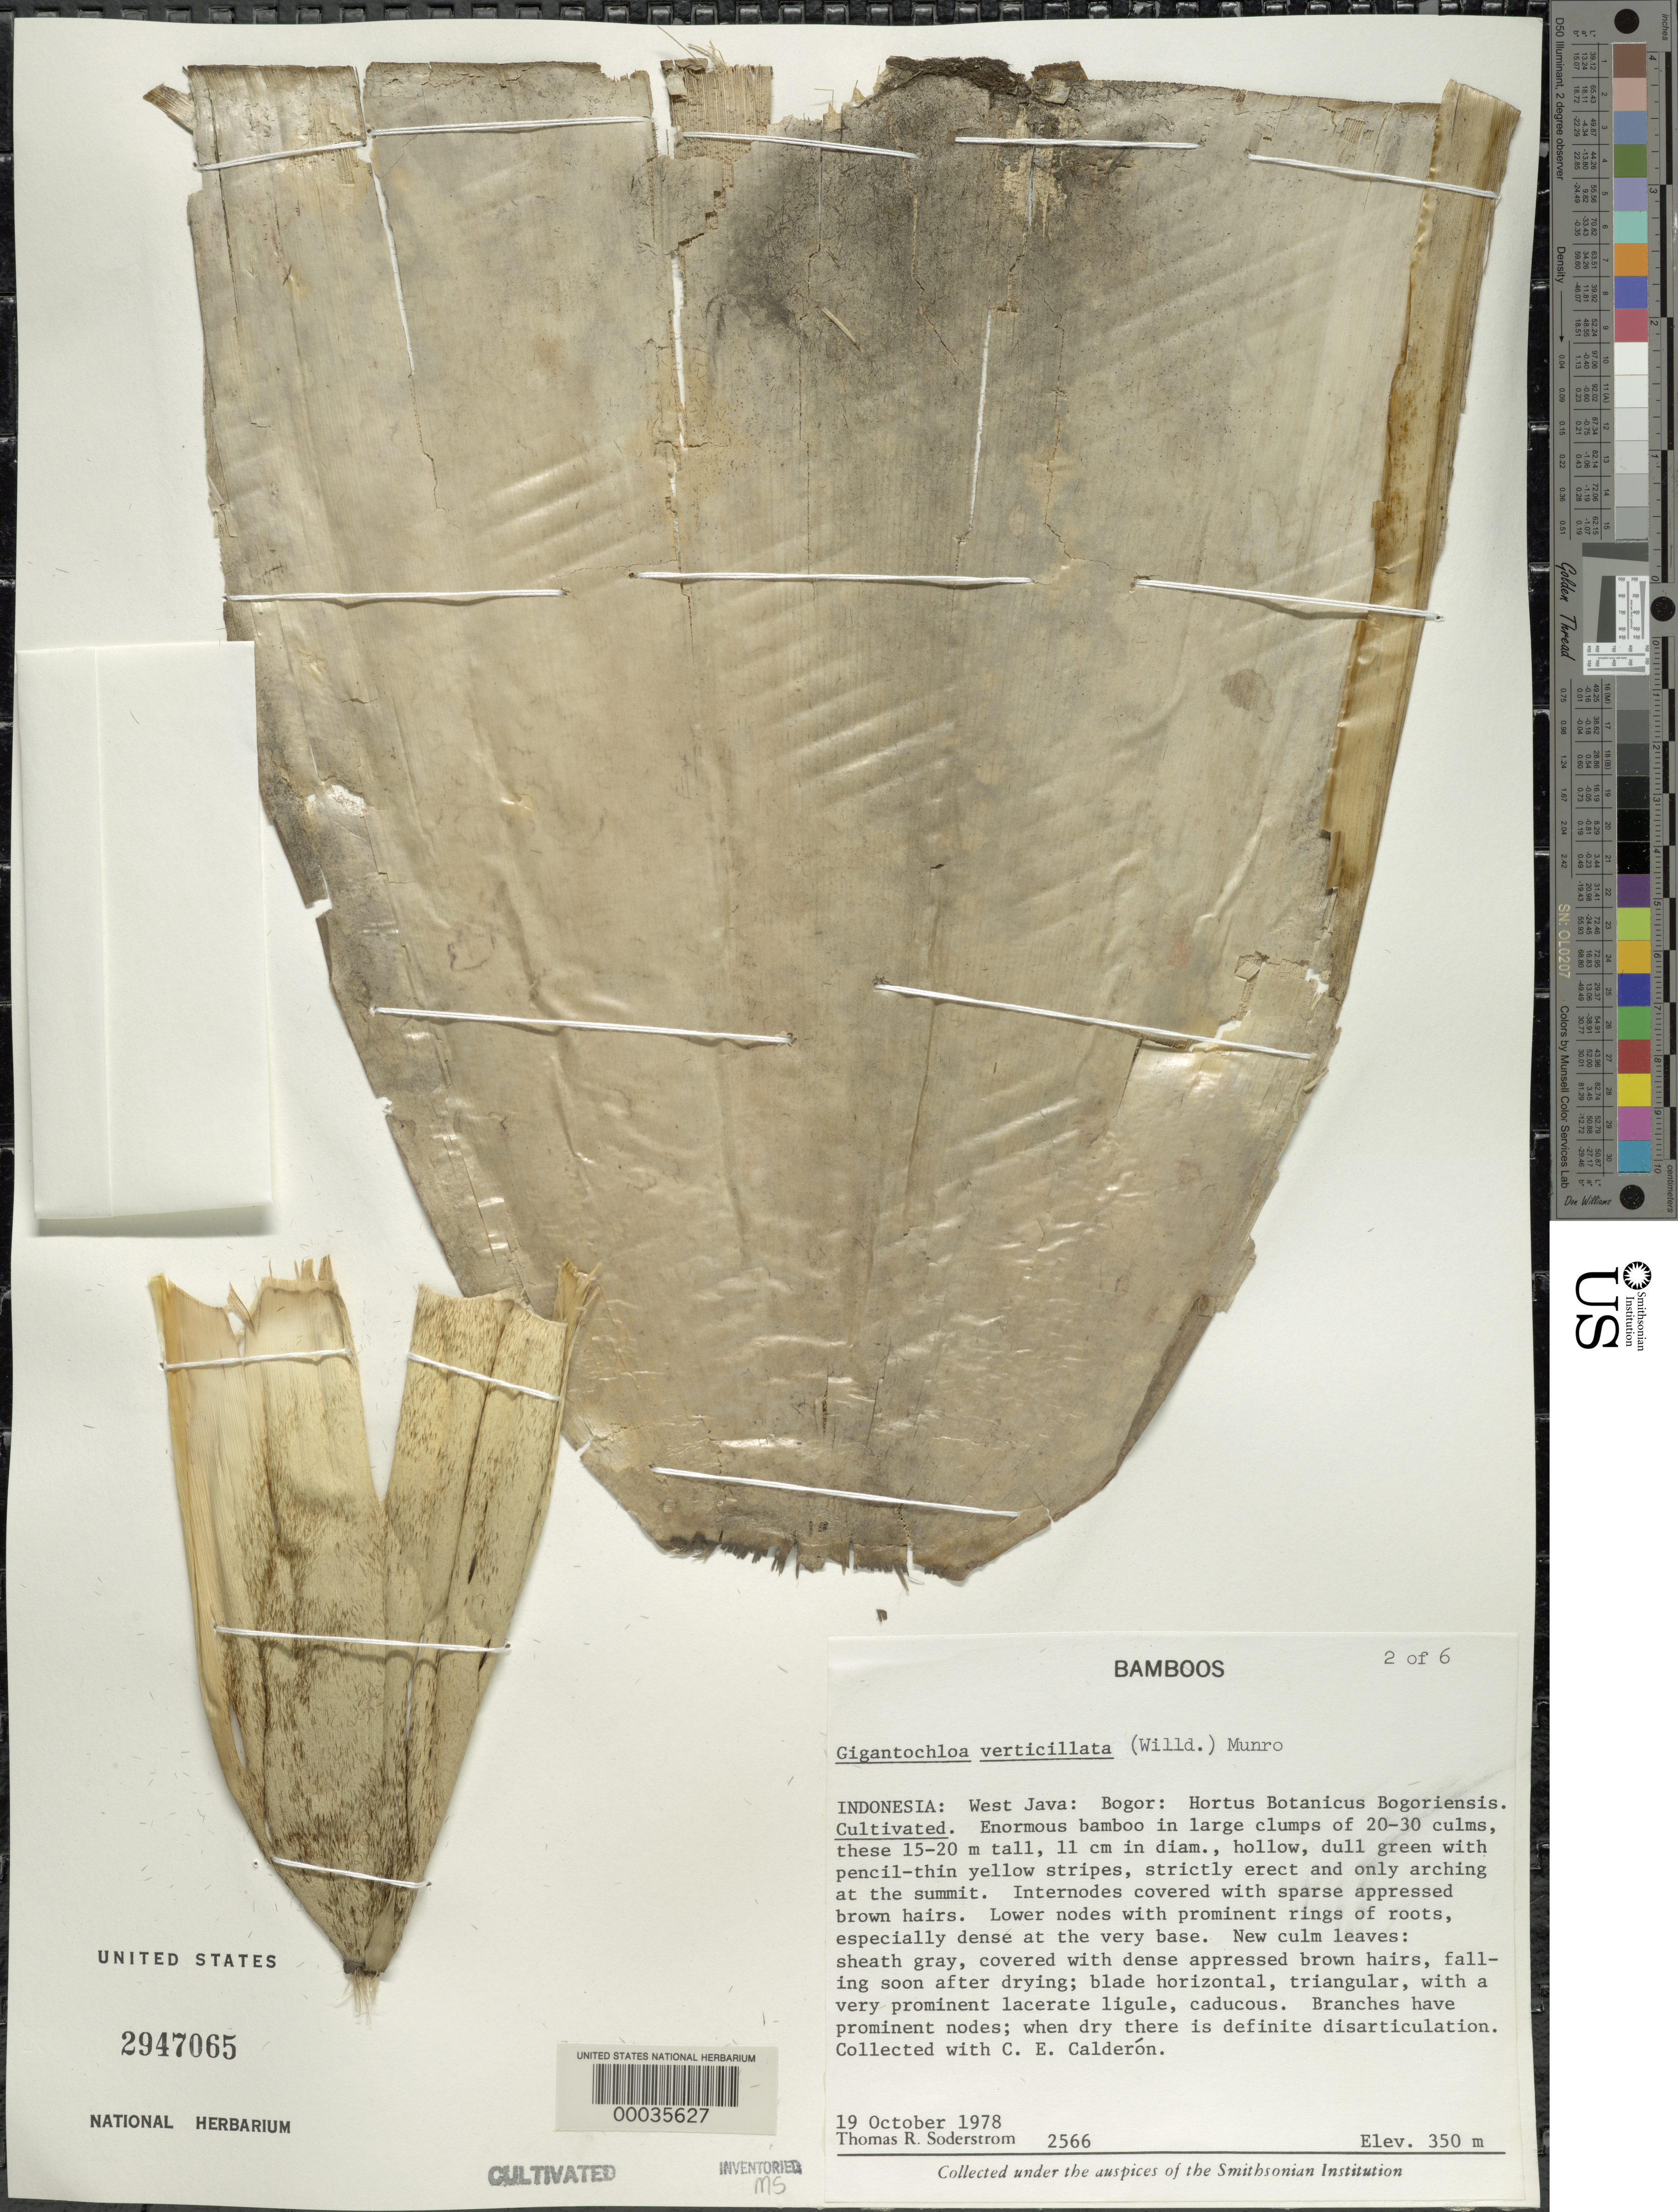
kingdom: Plantae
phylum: Tracheophyta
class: Liliopsida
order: Poales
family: Poaceae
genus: Dendrocalamus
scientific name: Dendrocalamus verticillata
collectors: T. R. Soderstrom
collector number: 2566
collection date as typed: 19 Oct 1978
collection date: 1978-10-19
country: Indonesia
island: Java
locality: Hortus botanicus borgoriensis-bogor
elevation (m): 350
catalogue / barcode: US 2947065